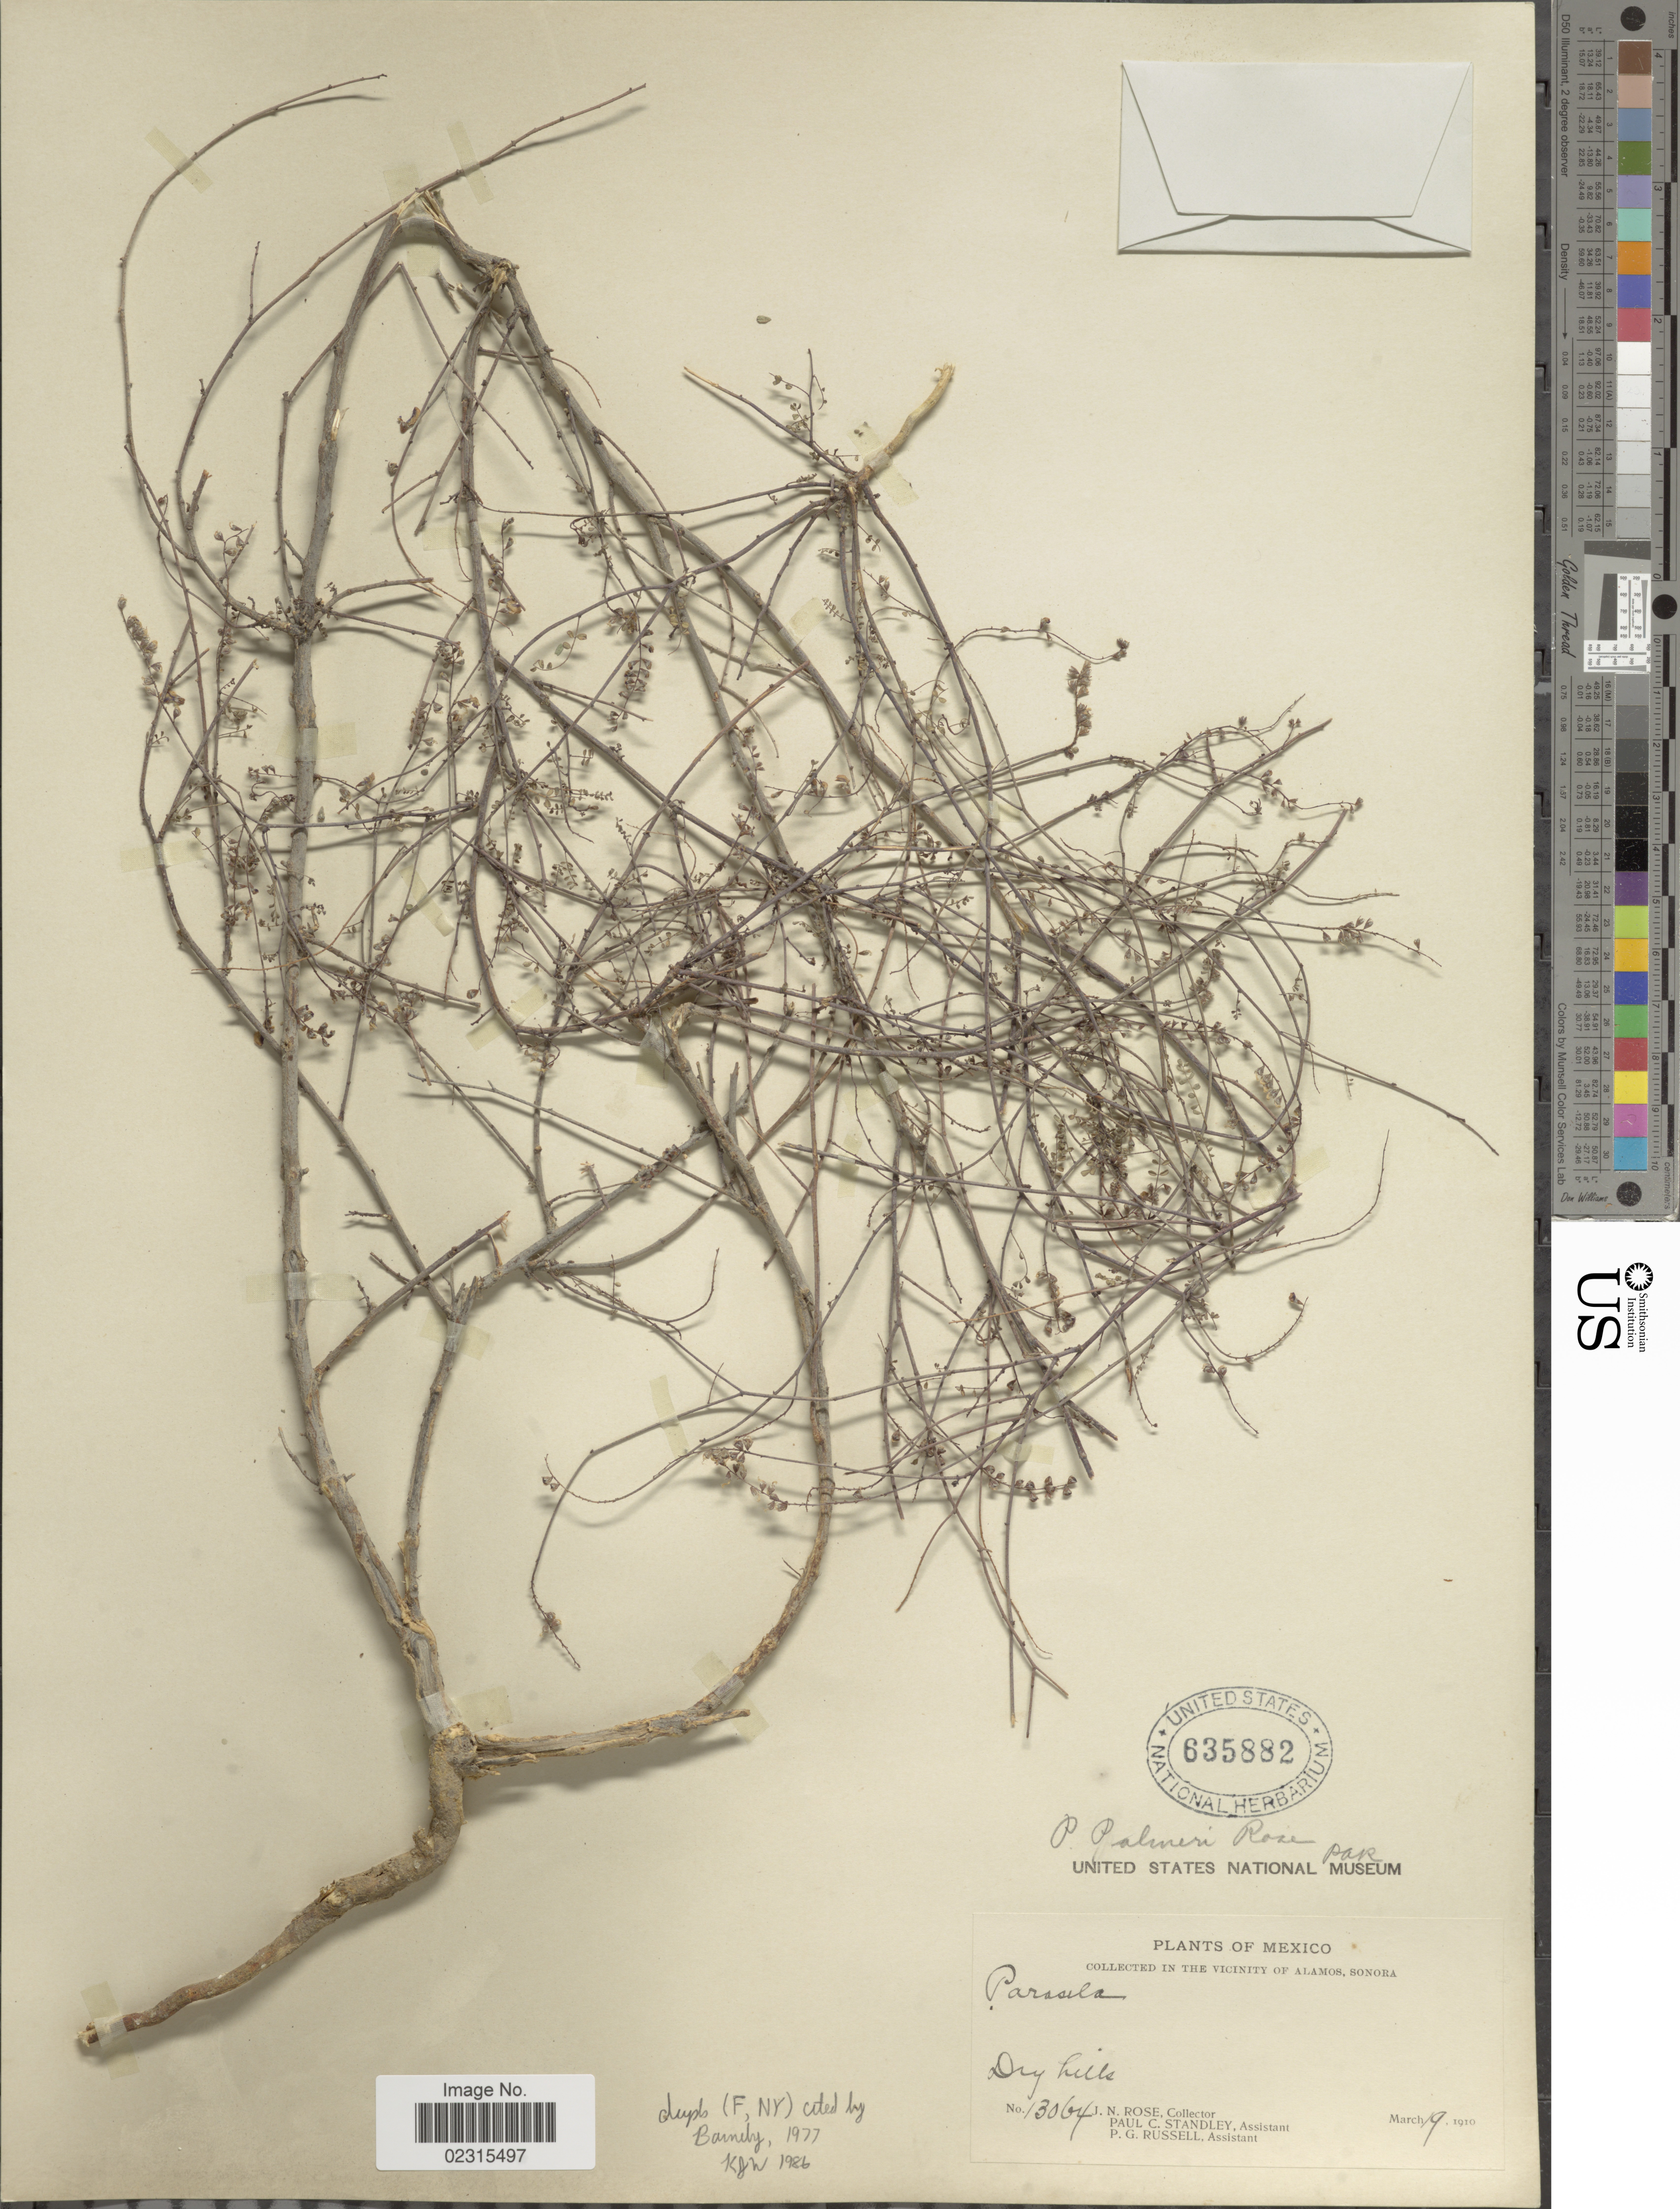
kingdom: Plantae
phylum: Tracheophyta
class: Magnoliopsida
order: Fabales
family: Fabaceae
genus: Marina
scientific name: Marina palmeri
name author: (Rose) Barneby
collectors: J. N. Rose, P. C. Standley & P. G. Russell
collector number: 13064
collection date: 1910-03-19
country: Mexico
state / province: Sonora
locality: Vicinity of Alamos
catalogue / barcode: US 635882